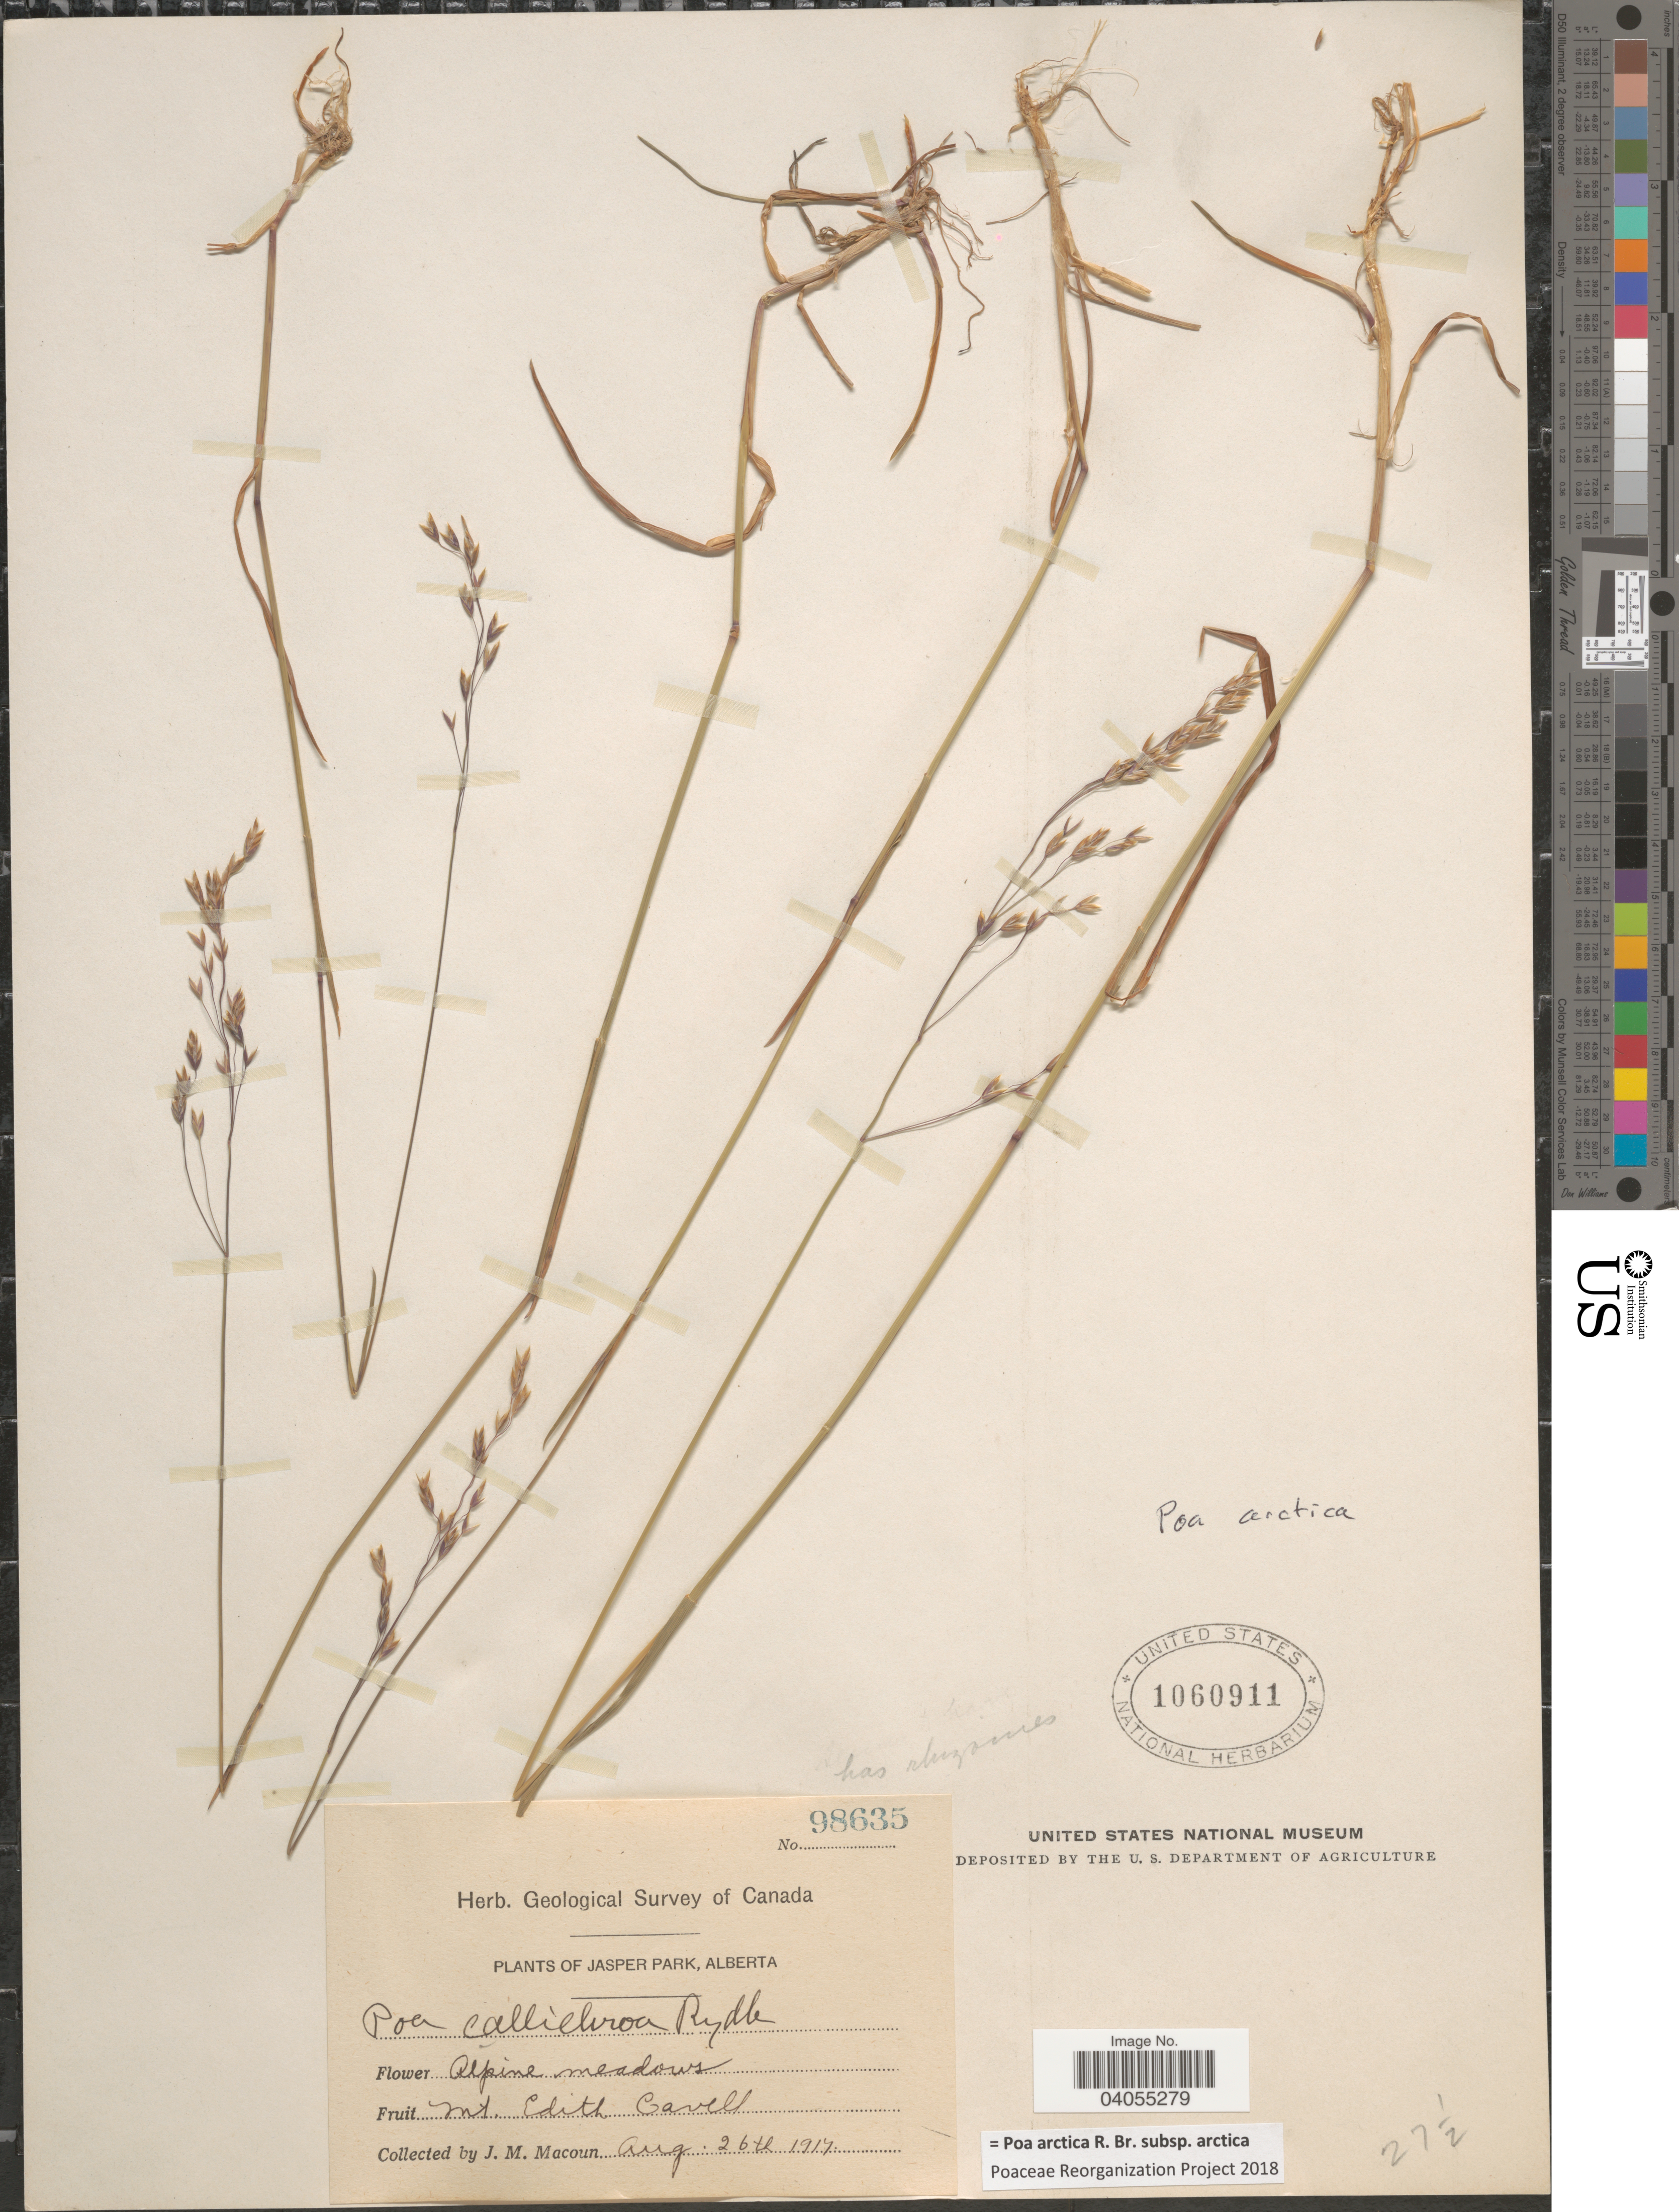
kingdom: Plantae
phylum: Tracheophyta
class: Liliopsida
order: Poales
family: Poaceae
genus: Poa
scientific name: Poa arctica subsp. arctica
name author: R. Br.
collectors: J. M. Macoun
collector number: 98635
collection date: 1917-08-26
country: Canada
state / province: Alberta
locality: Jasper Park. Alpine meadows. Mt. Edith Cavell.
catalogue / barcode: US 1060911